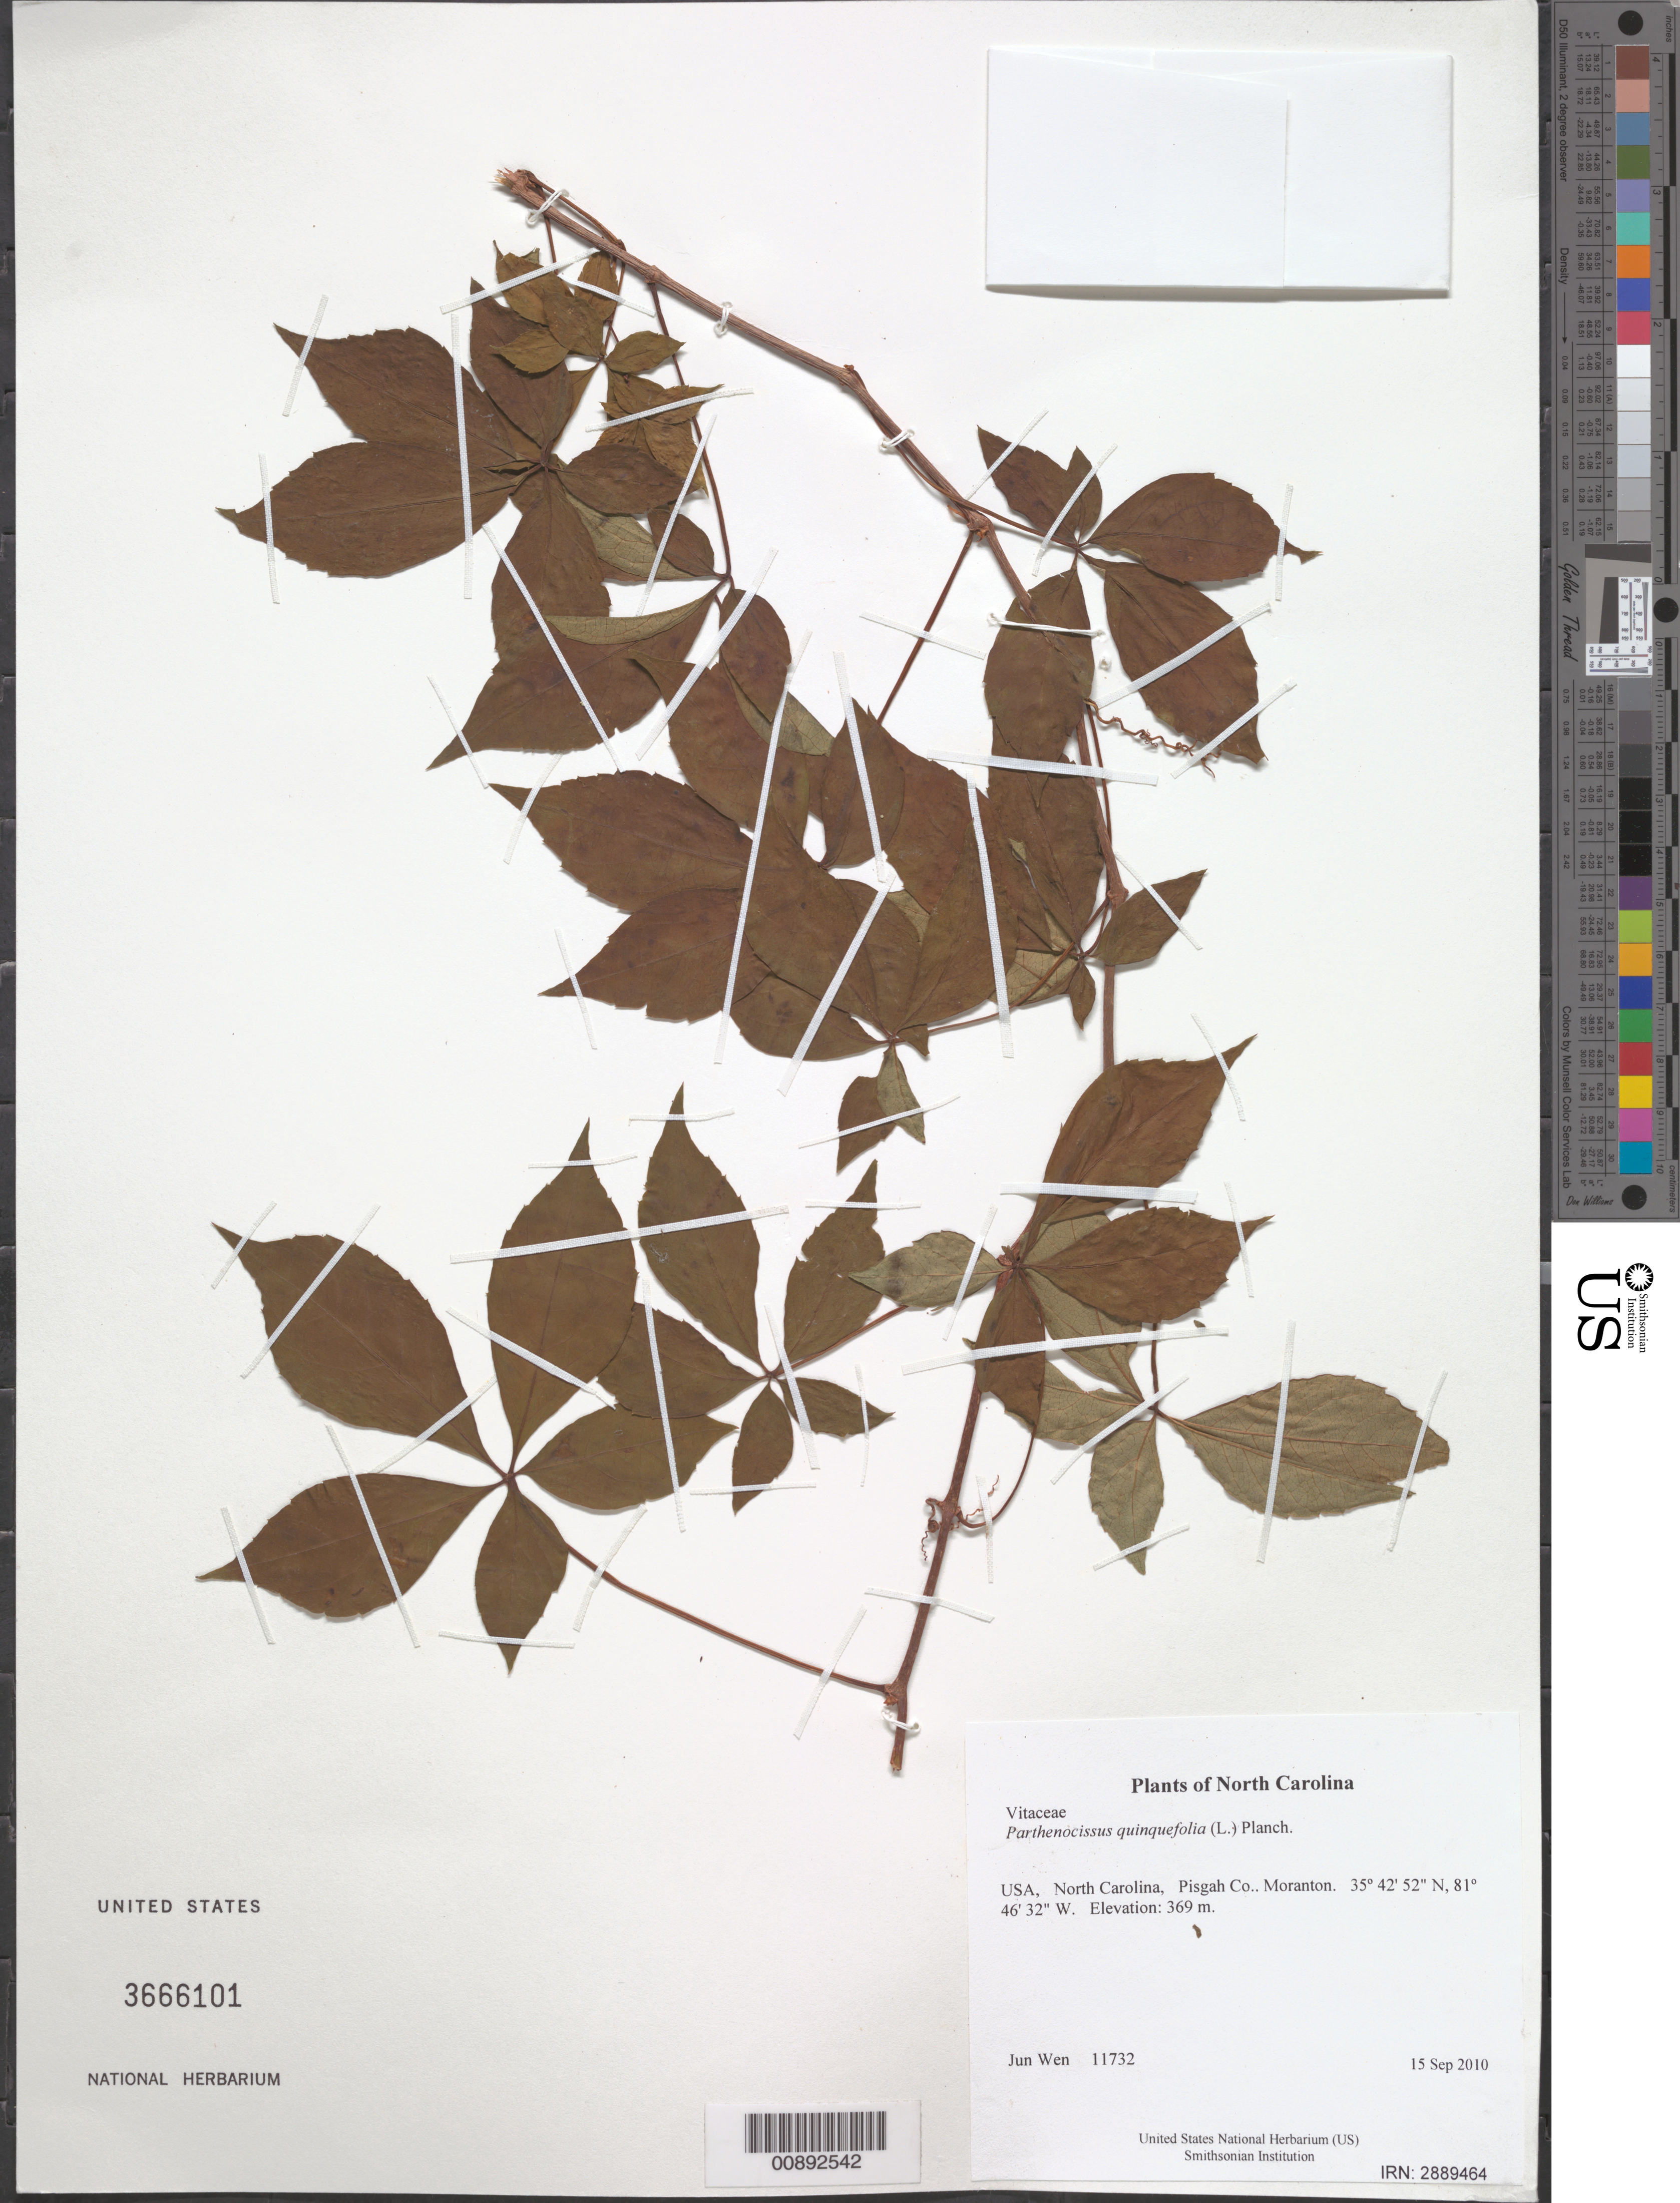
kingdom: Plantae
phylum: Tracheophyta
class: Magnoliopsida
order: Vitales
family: Vitaceae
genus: Parthenocissus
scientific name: Parthenocissus quinquefolia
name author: (L.) Planch.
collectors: J. Wen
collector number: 11732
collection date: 2010-09-15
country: United States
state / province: North Carolina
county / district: Pisgah Co.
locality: Moranton.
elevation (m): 369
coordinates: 35 42 52.4 N, 81 46 32.4 W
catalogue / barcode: US 3666101